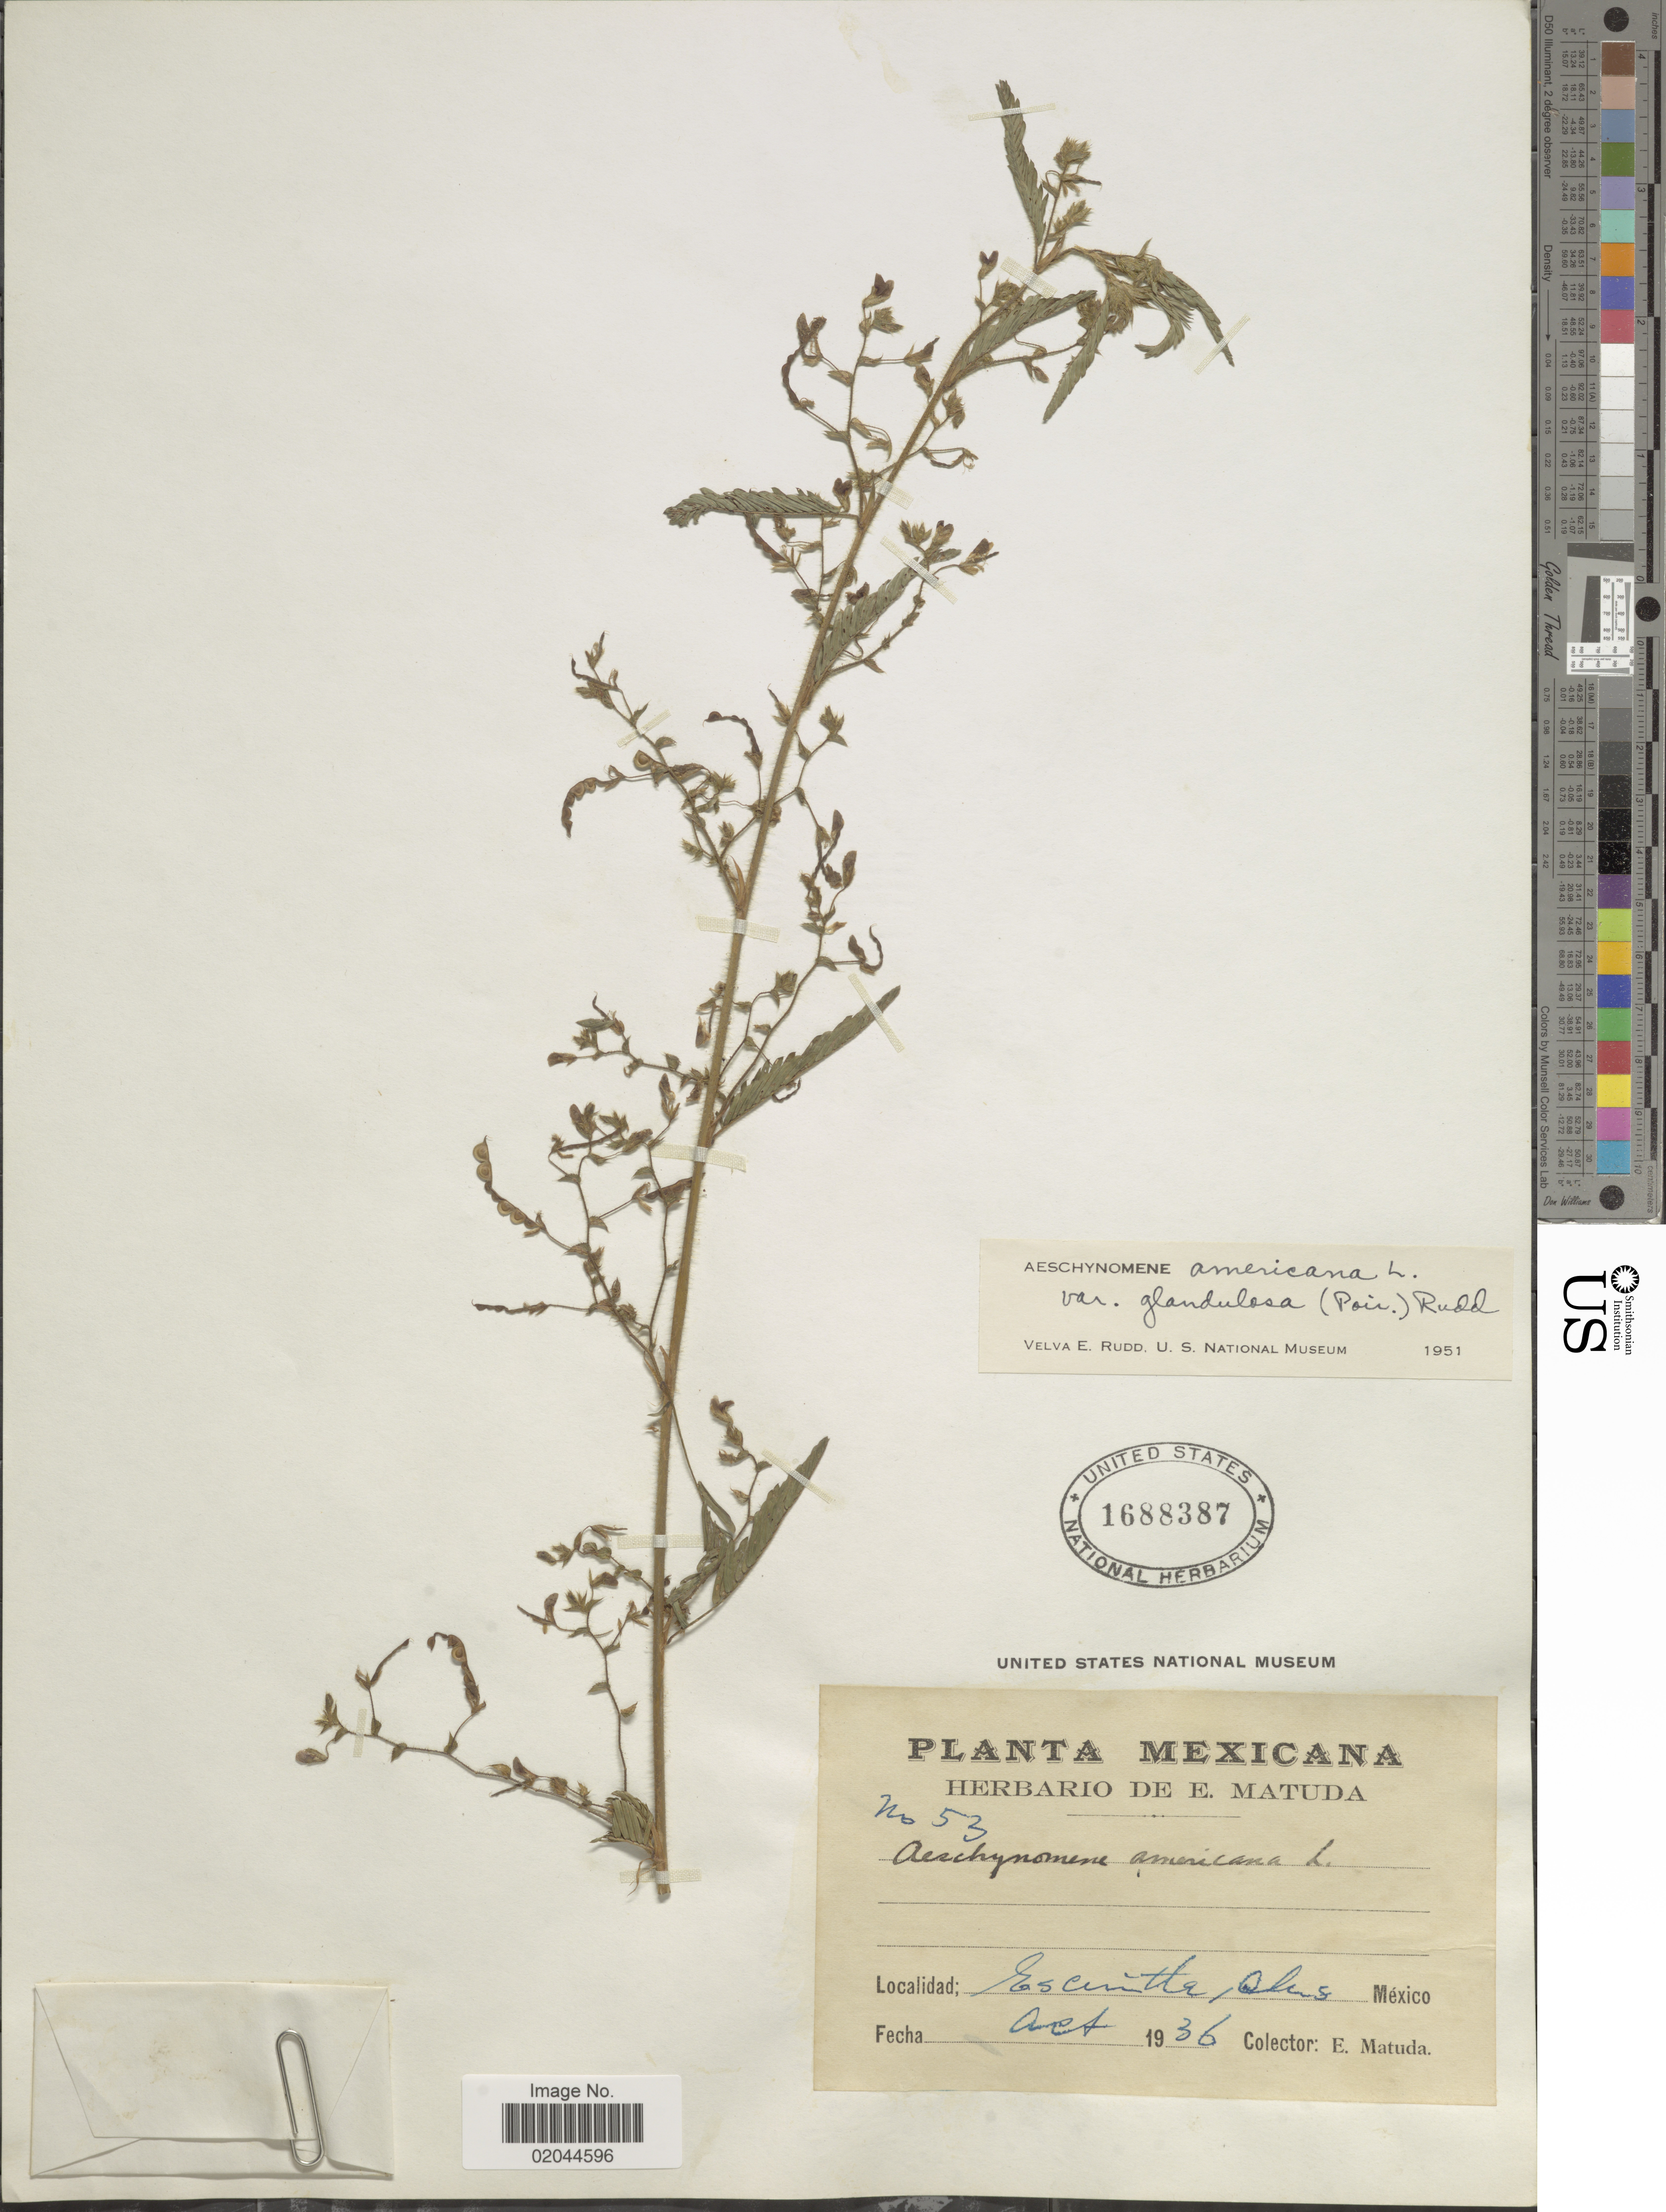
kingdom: Plantae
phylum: Tracheophyta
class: Magnoliopsida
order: Fabales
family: Fabaceae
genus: Aeschynomene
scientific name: Aeschynomene americana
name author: L.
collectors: E. Matuda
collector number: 53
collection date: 1936-10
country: Mexico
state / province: Chiapas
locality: Escuintla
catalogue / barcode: US 1688387